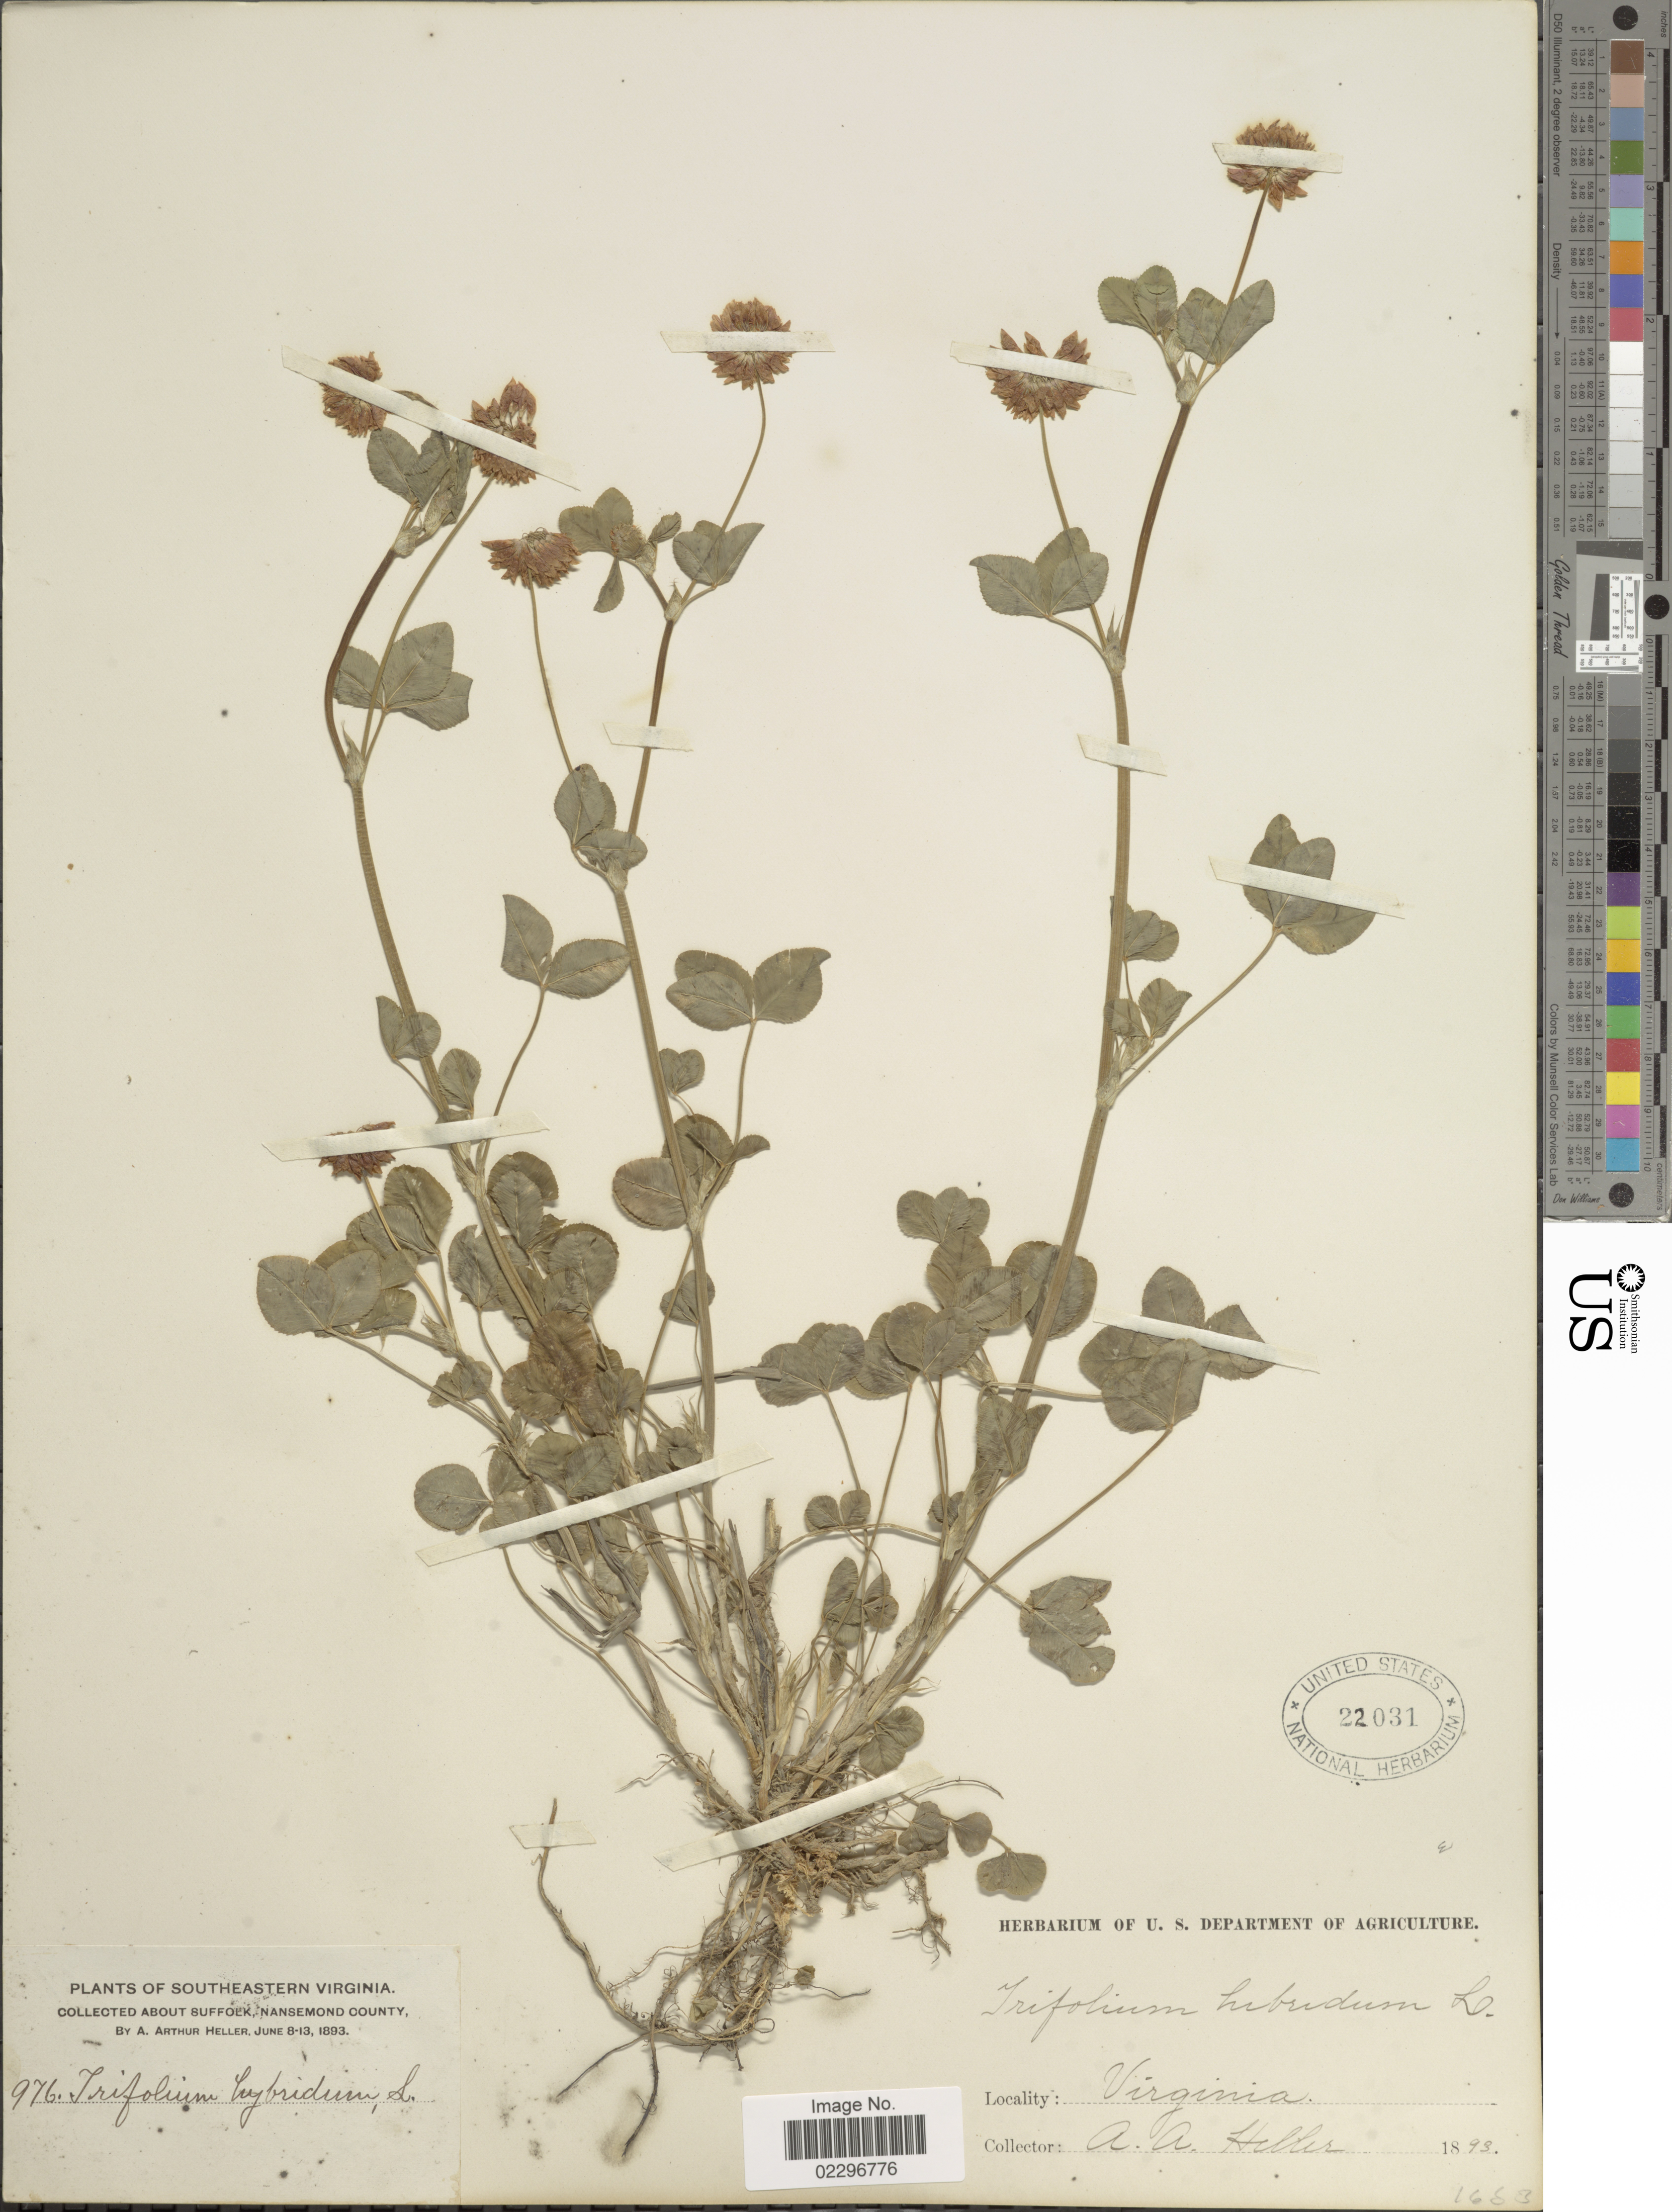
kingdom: Plantae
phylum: Tracheophyta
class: Magnoliopsida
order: Fabales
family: Fabaceae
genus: Trifolium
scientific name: Trifolium hybridum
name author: L.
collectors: A. A. Heller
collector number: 976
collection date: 1893-06-08/1893-06-13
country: United States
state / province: Virginia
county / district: City of Suffolk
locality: Southeastern Virginia. Suffolk, Nansemond County.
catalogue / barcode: US 22031